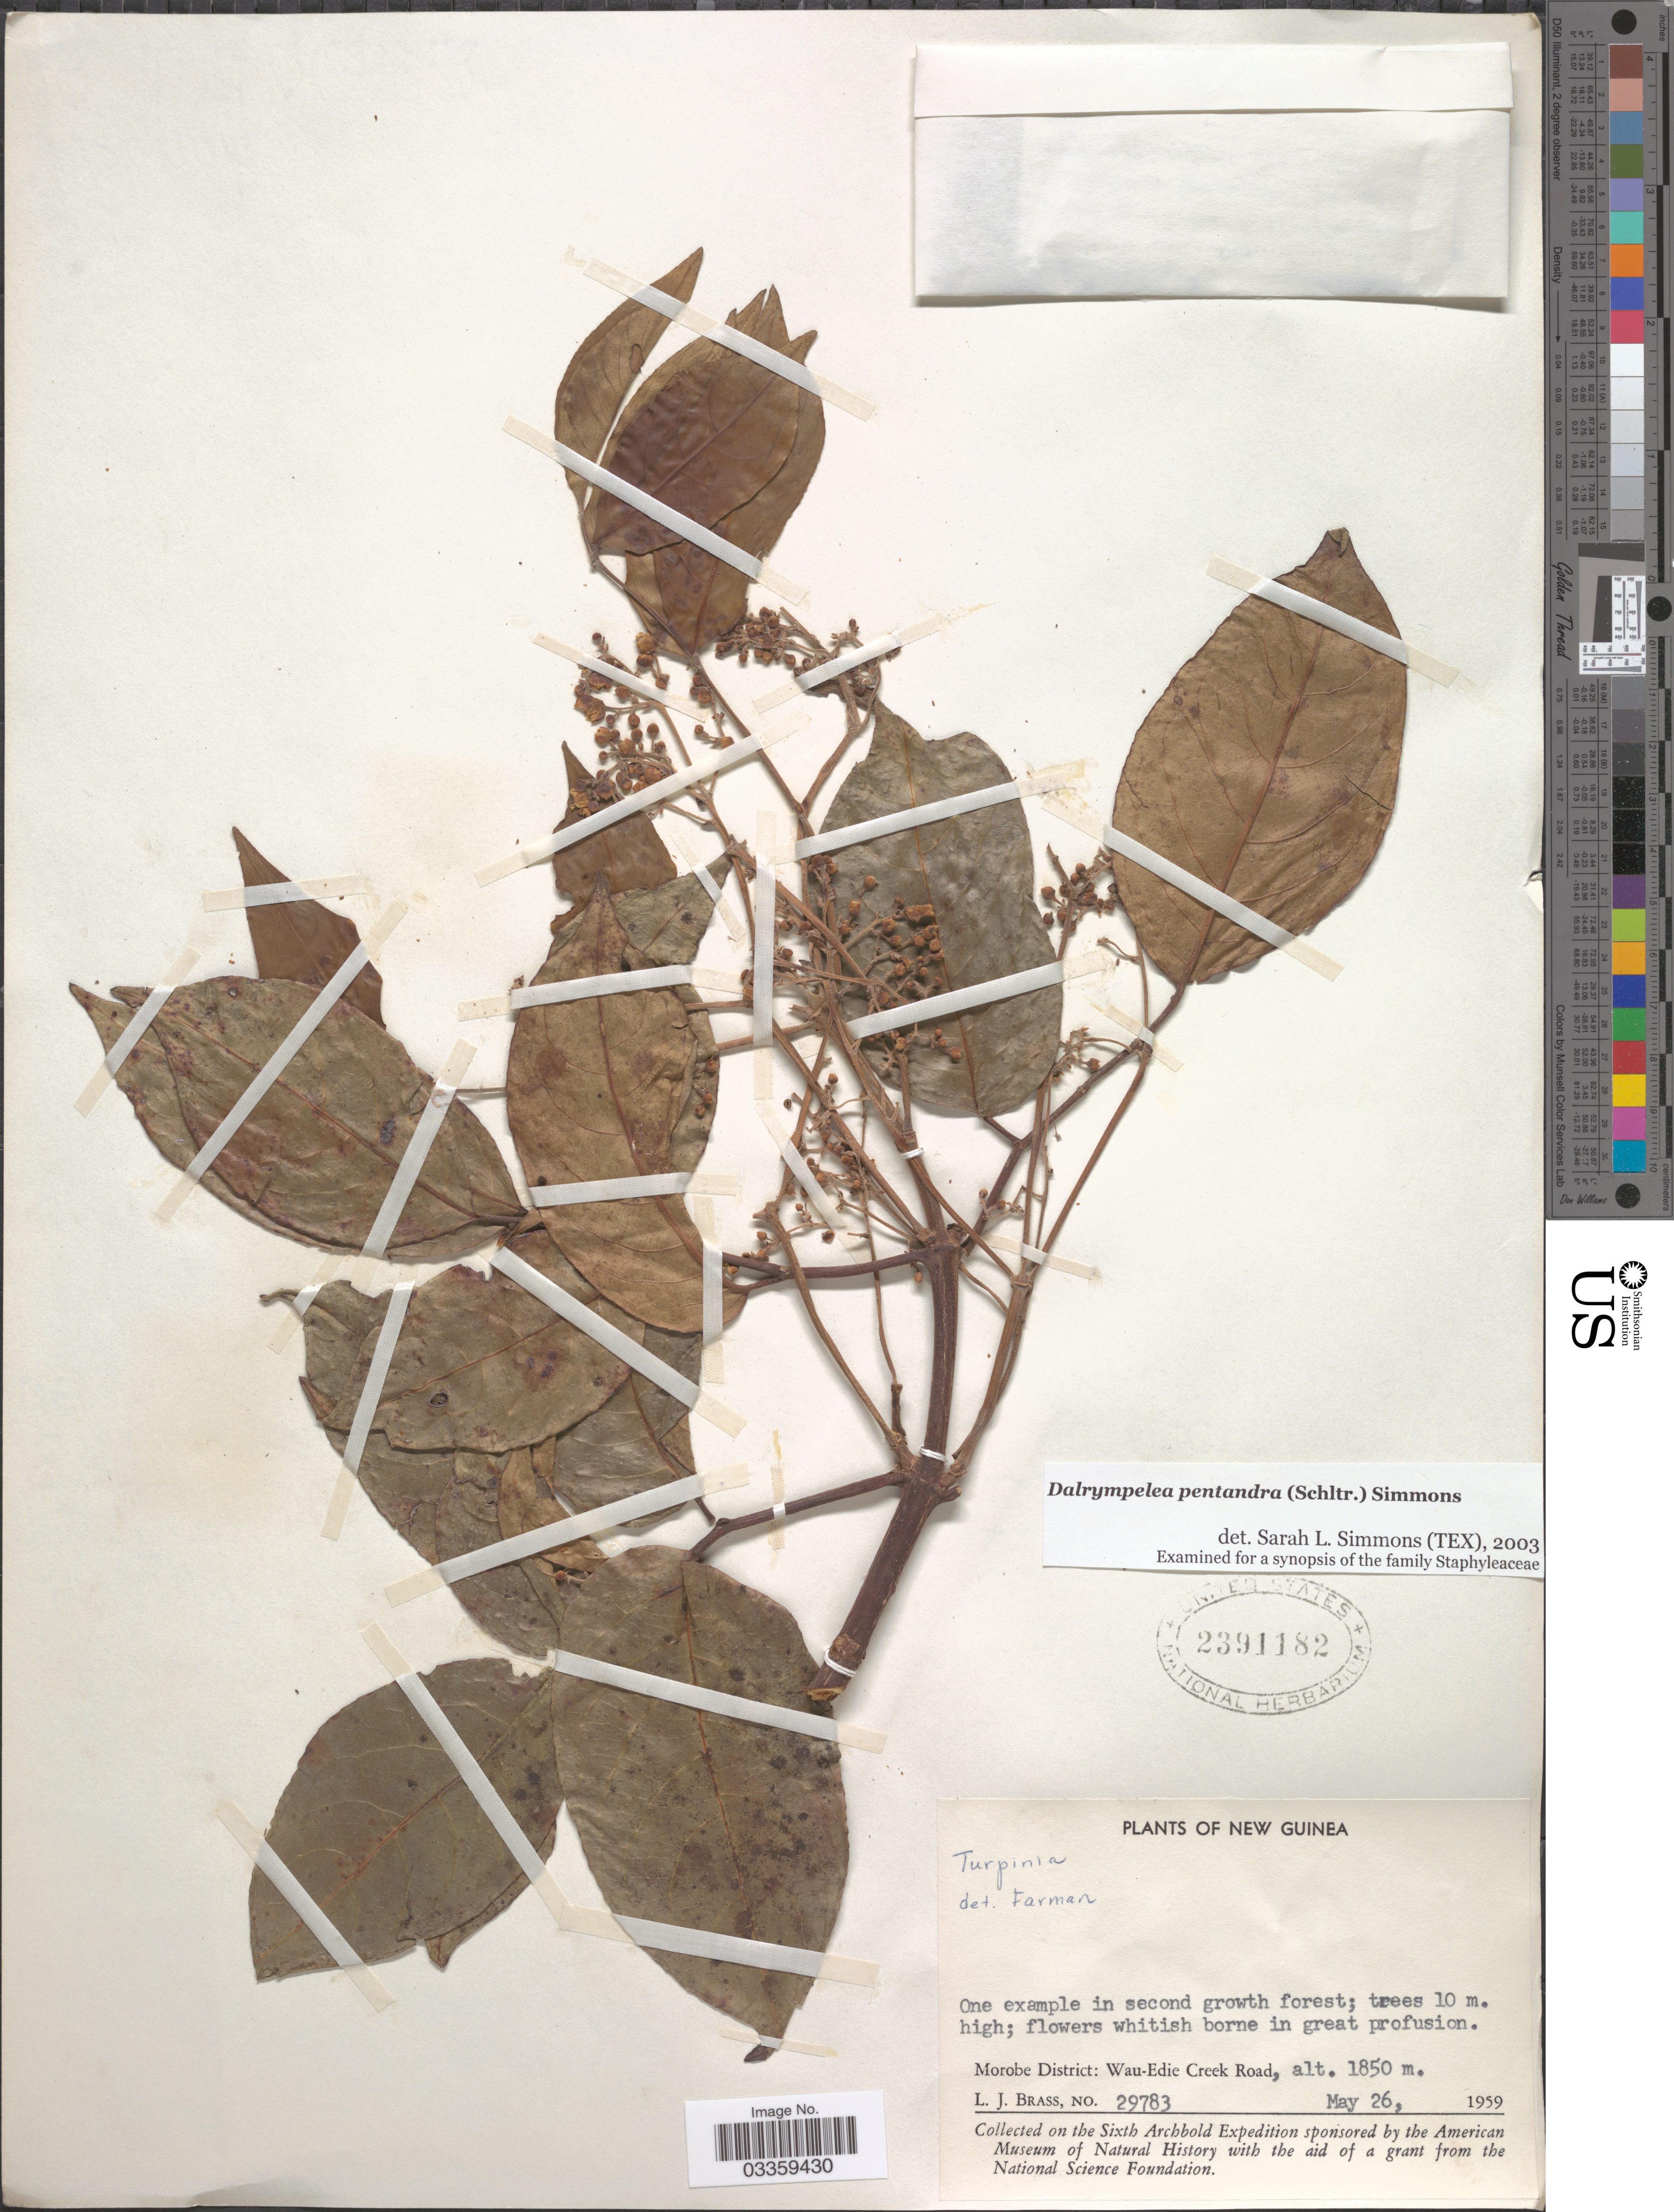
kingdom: Plantae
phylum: Tracheophyta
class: Magnoliopsida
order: Crossosomatales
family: Staphyleaceae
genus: Turpinia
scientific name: Turpinia pentandra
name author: (Schltr.) B.L. Linden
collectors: L. J. Brass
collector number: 29783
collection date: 1959-05-26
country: Papua New Guinea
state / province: Morobe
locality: Morobe District: Wau-Edie Creek Road.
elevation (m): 1850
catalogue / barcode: US 2391182